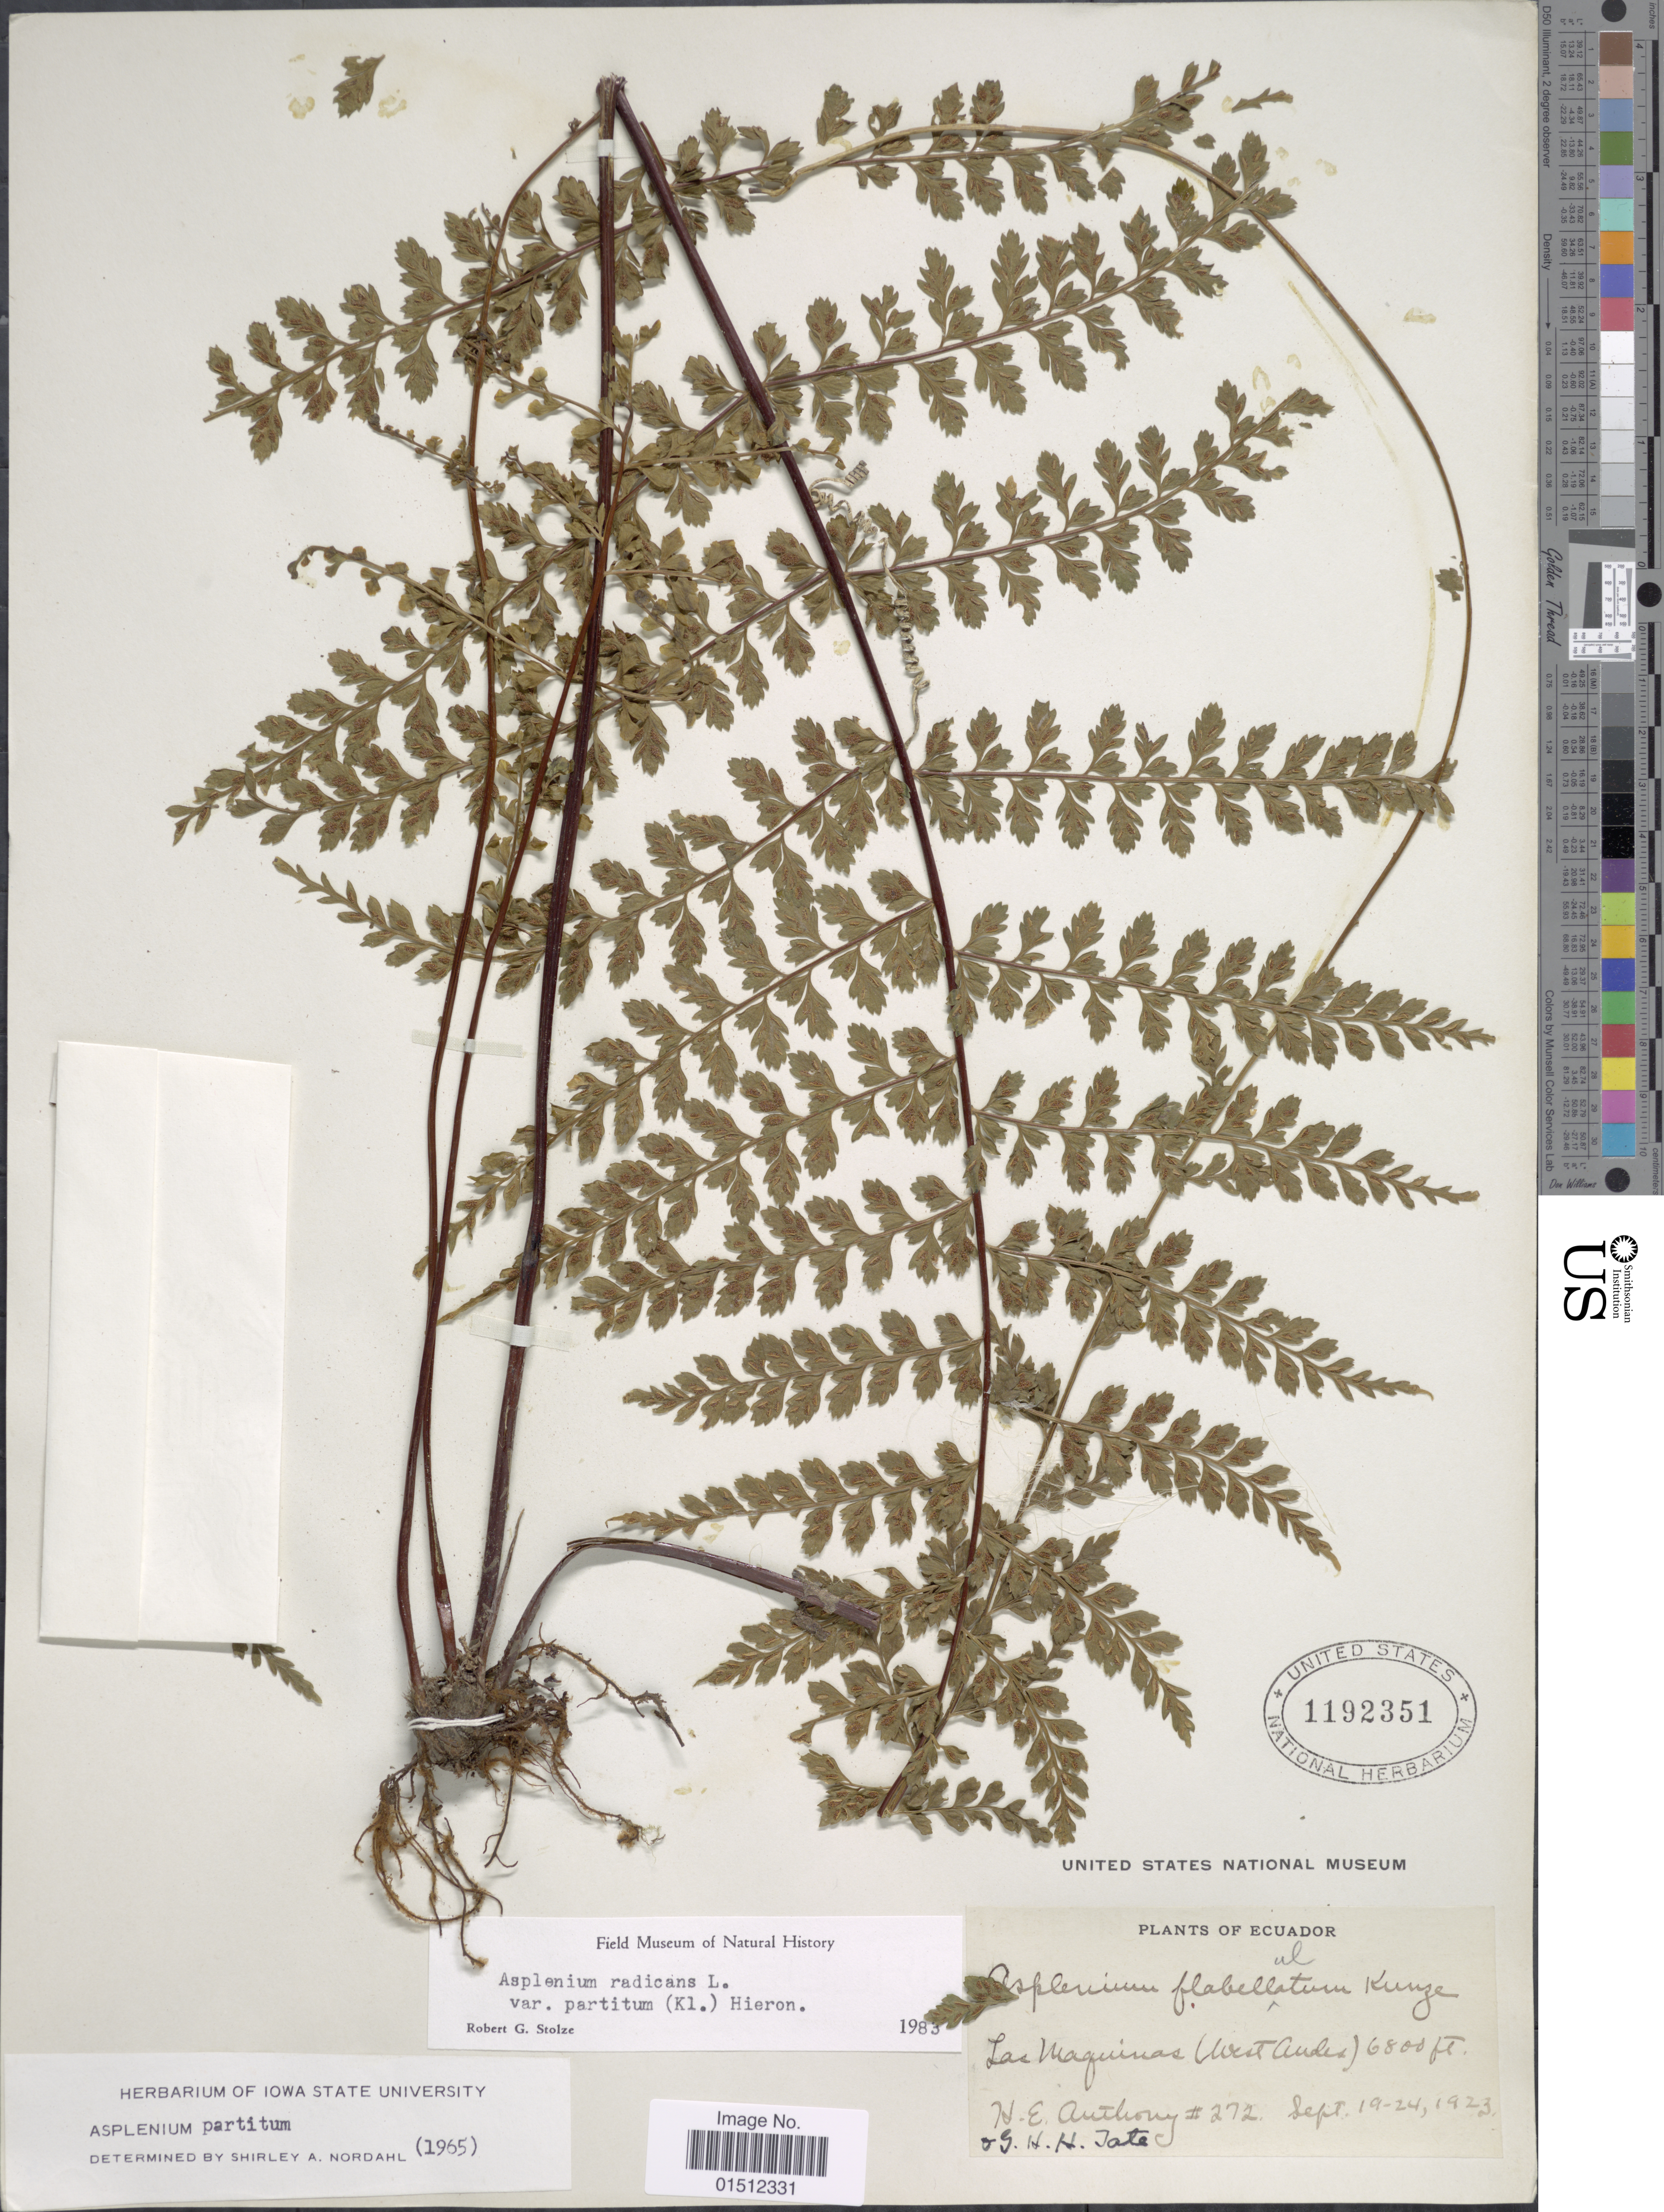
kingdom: Plantae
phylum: Tracheophyta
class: Polypodiopsida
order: Polypodiales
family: Aspleniaceae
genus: Asplenium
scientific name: Asplenium radicans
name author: L.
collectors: H. E. Anthony & G. H. H.Tate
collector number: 272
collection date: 1923-09-19/1929-09-24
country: Ecuador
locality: Ecuador, Las Maquinas (West Andes)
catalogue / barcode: US 1192351